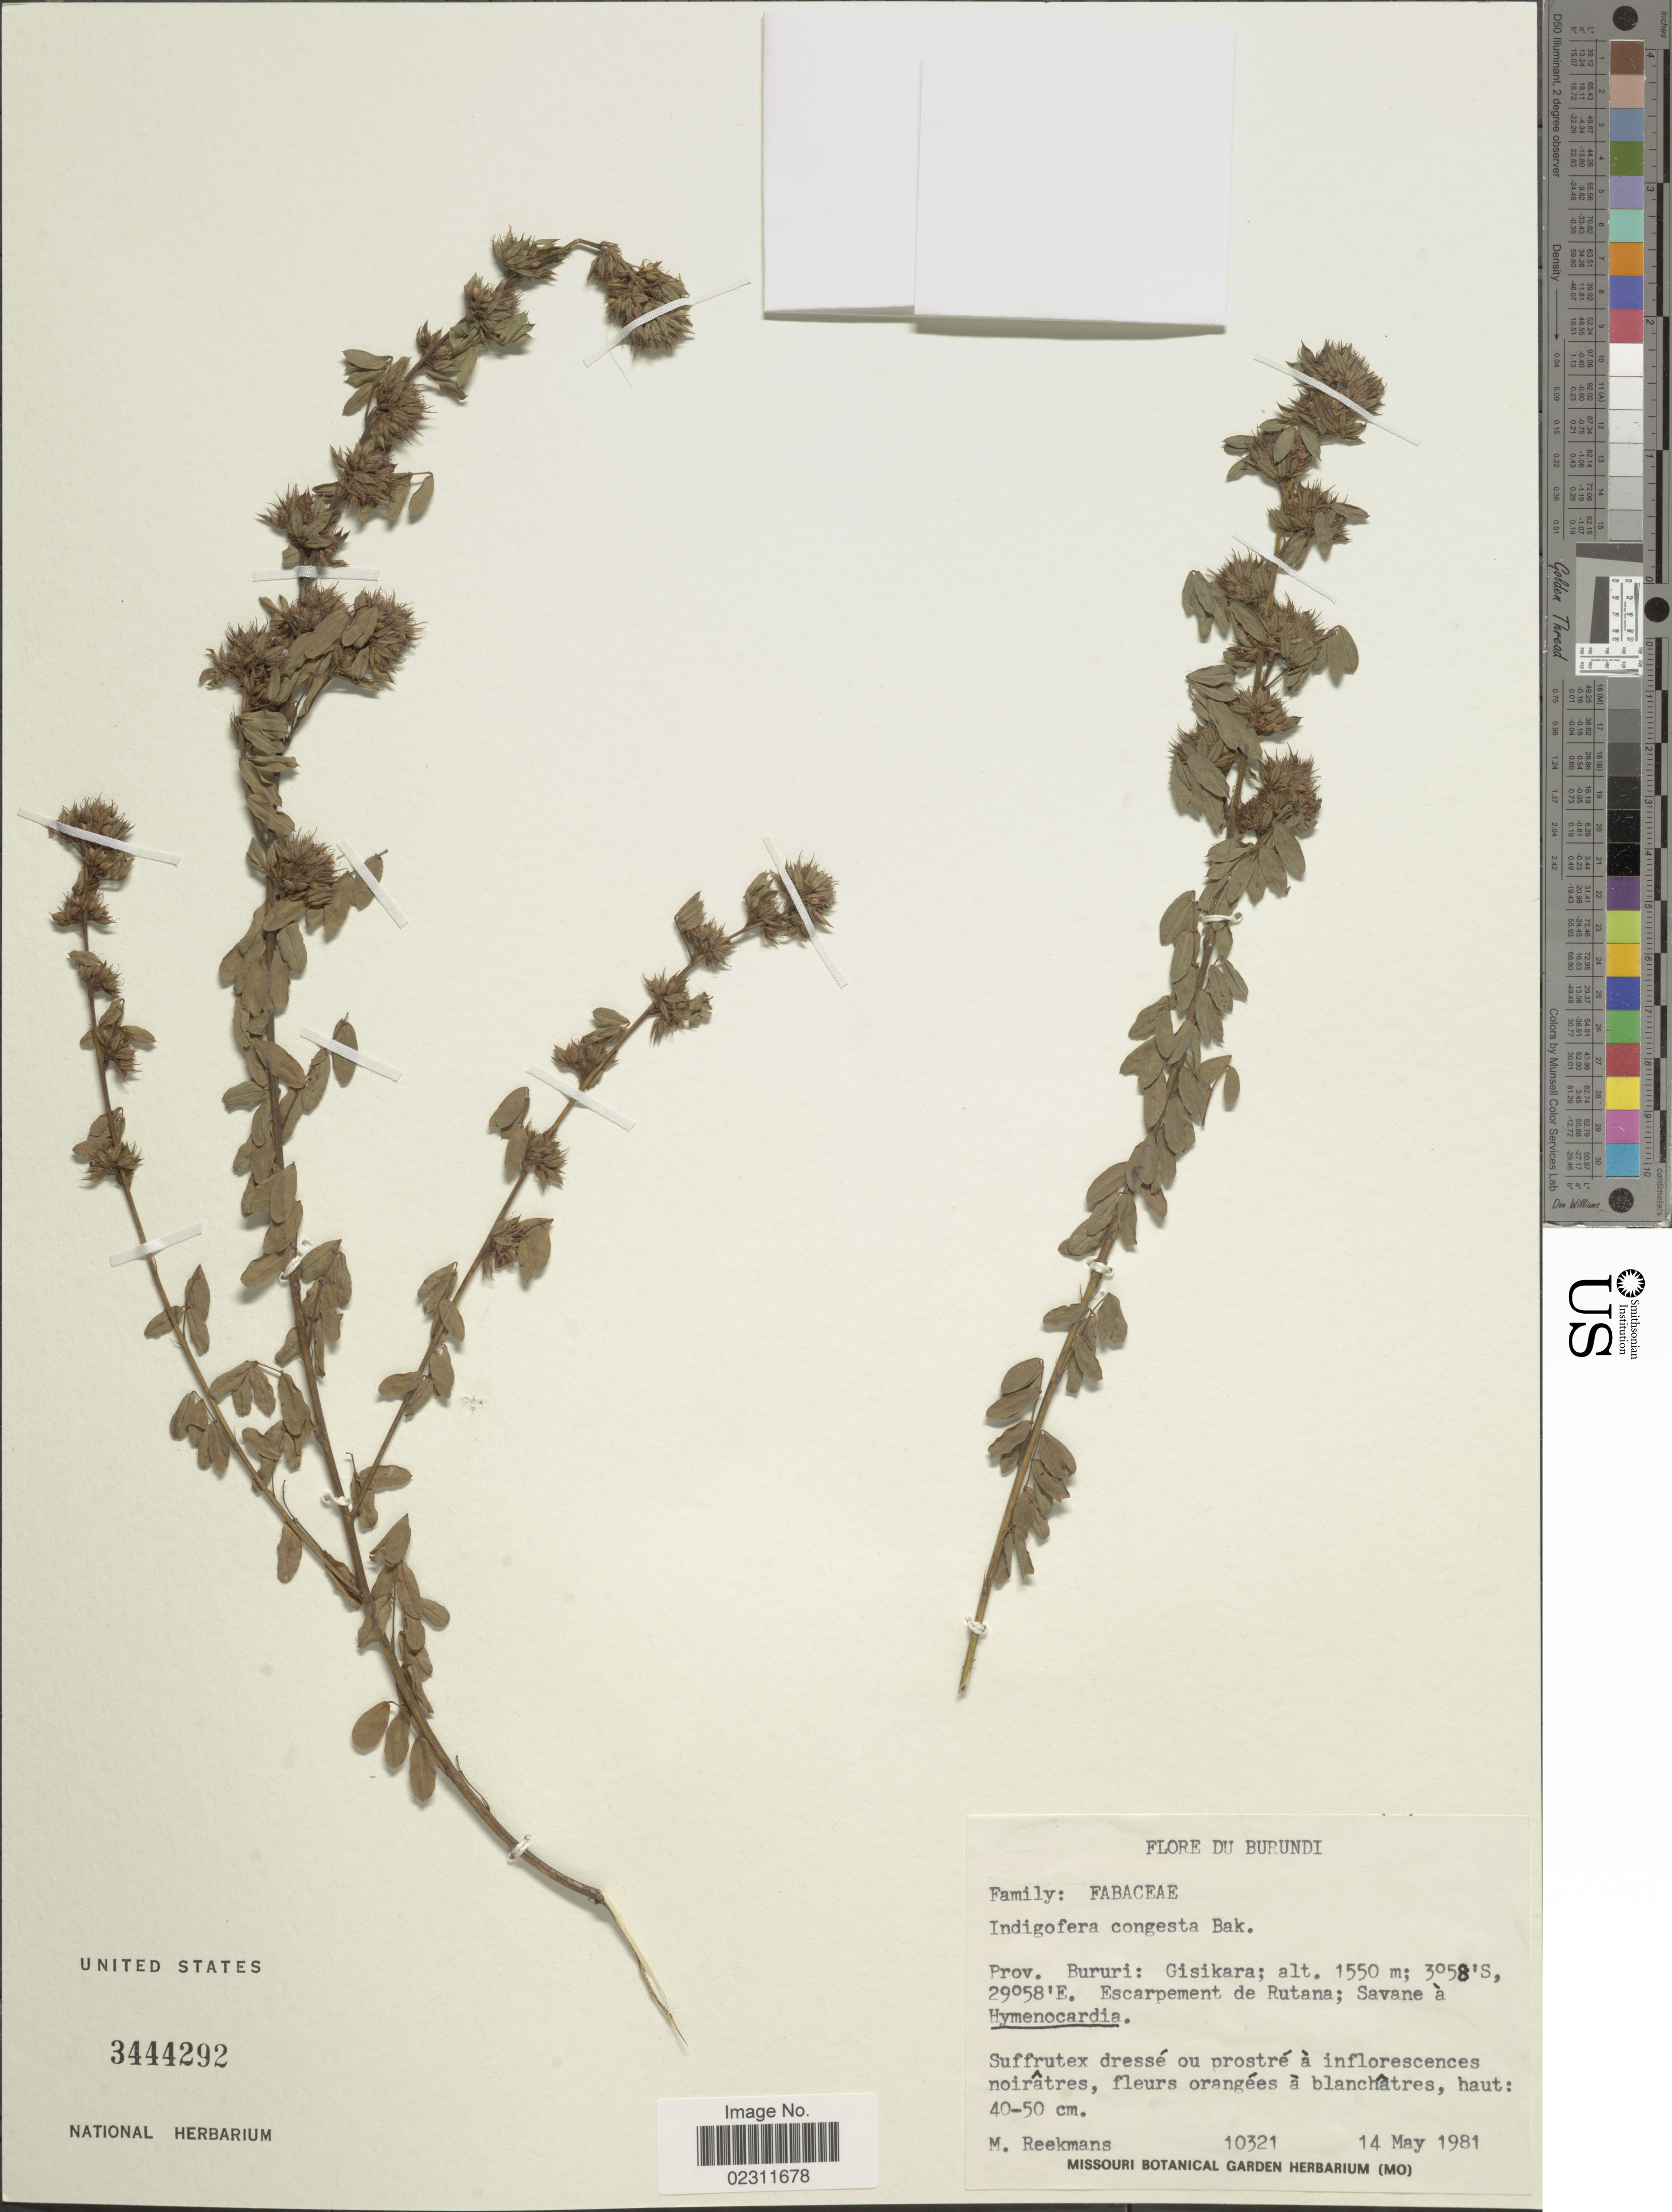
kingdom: Plantae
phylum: Tracheophyta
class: Magnoliopsida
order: Fabales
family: Fabaceae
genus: Indigofera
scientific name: Indigofera congesta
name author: Baker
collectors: M. Reekmans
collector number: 10321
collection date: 1981-05-14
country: Burundi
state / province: Bururi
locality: Gisikara, Escarpment de Rutana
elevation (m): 1550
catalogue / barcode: US 3444292